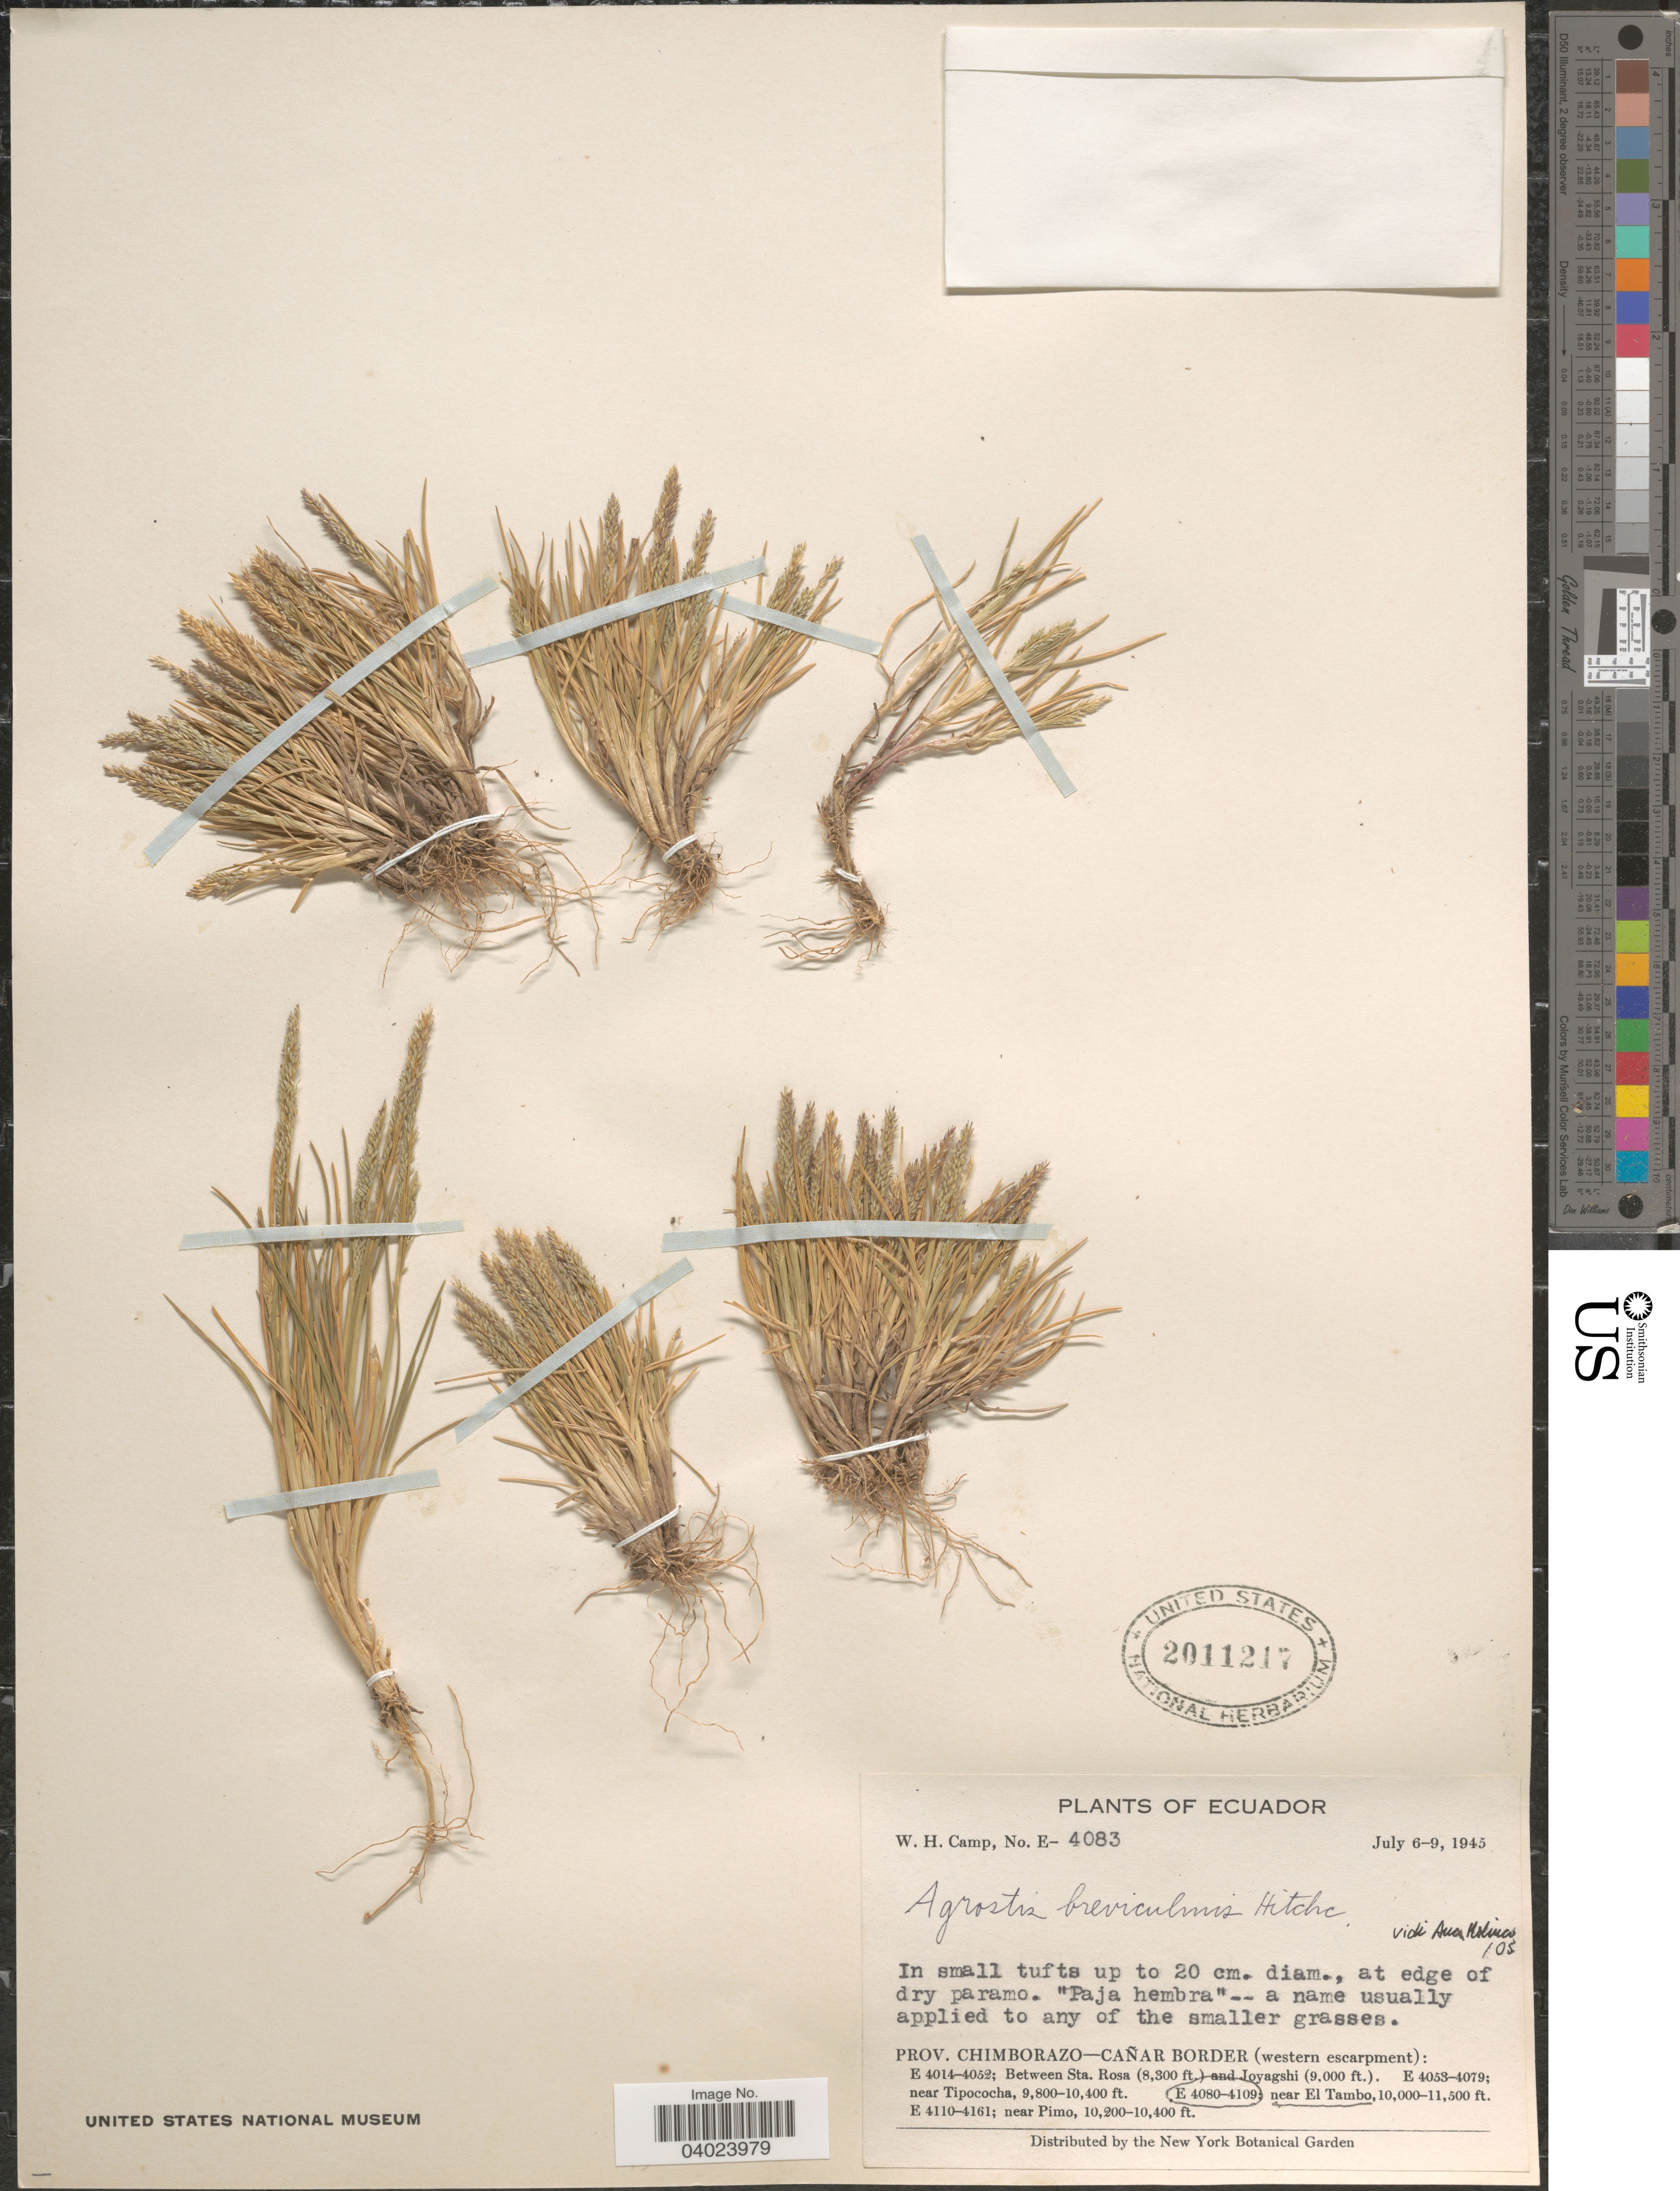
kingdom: Plantae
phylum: Tracheophyta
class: Liliopsida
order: Poales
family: Poaceae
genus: Agrostis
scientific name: Agrostis breviculmis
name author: Hitchc.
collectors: W. H. Camp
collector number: E-4083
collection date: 1945-07-06/1945-07-09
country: Ecuador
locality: Prov. Chimborazo-Cañar Border (western escarpment): near El Tambo.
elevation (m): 3048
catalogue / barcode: US 2011217